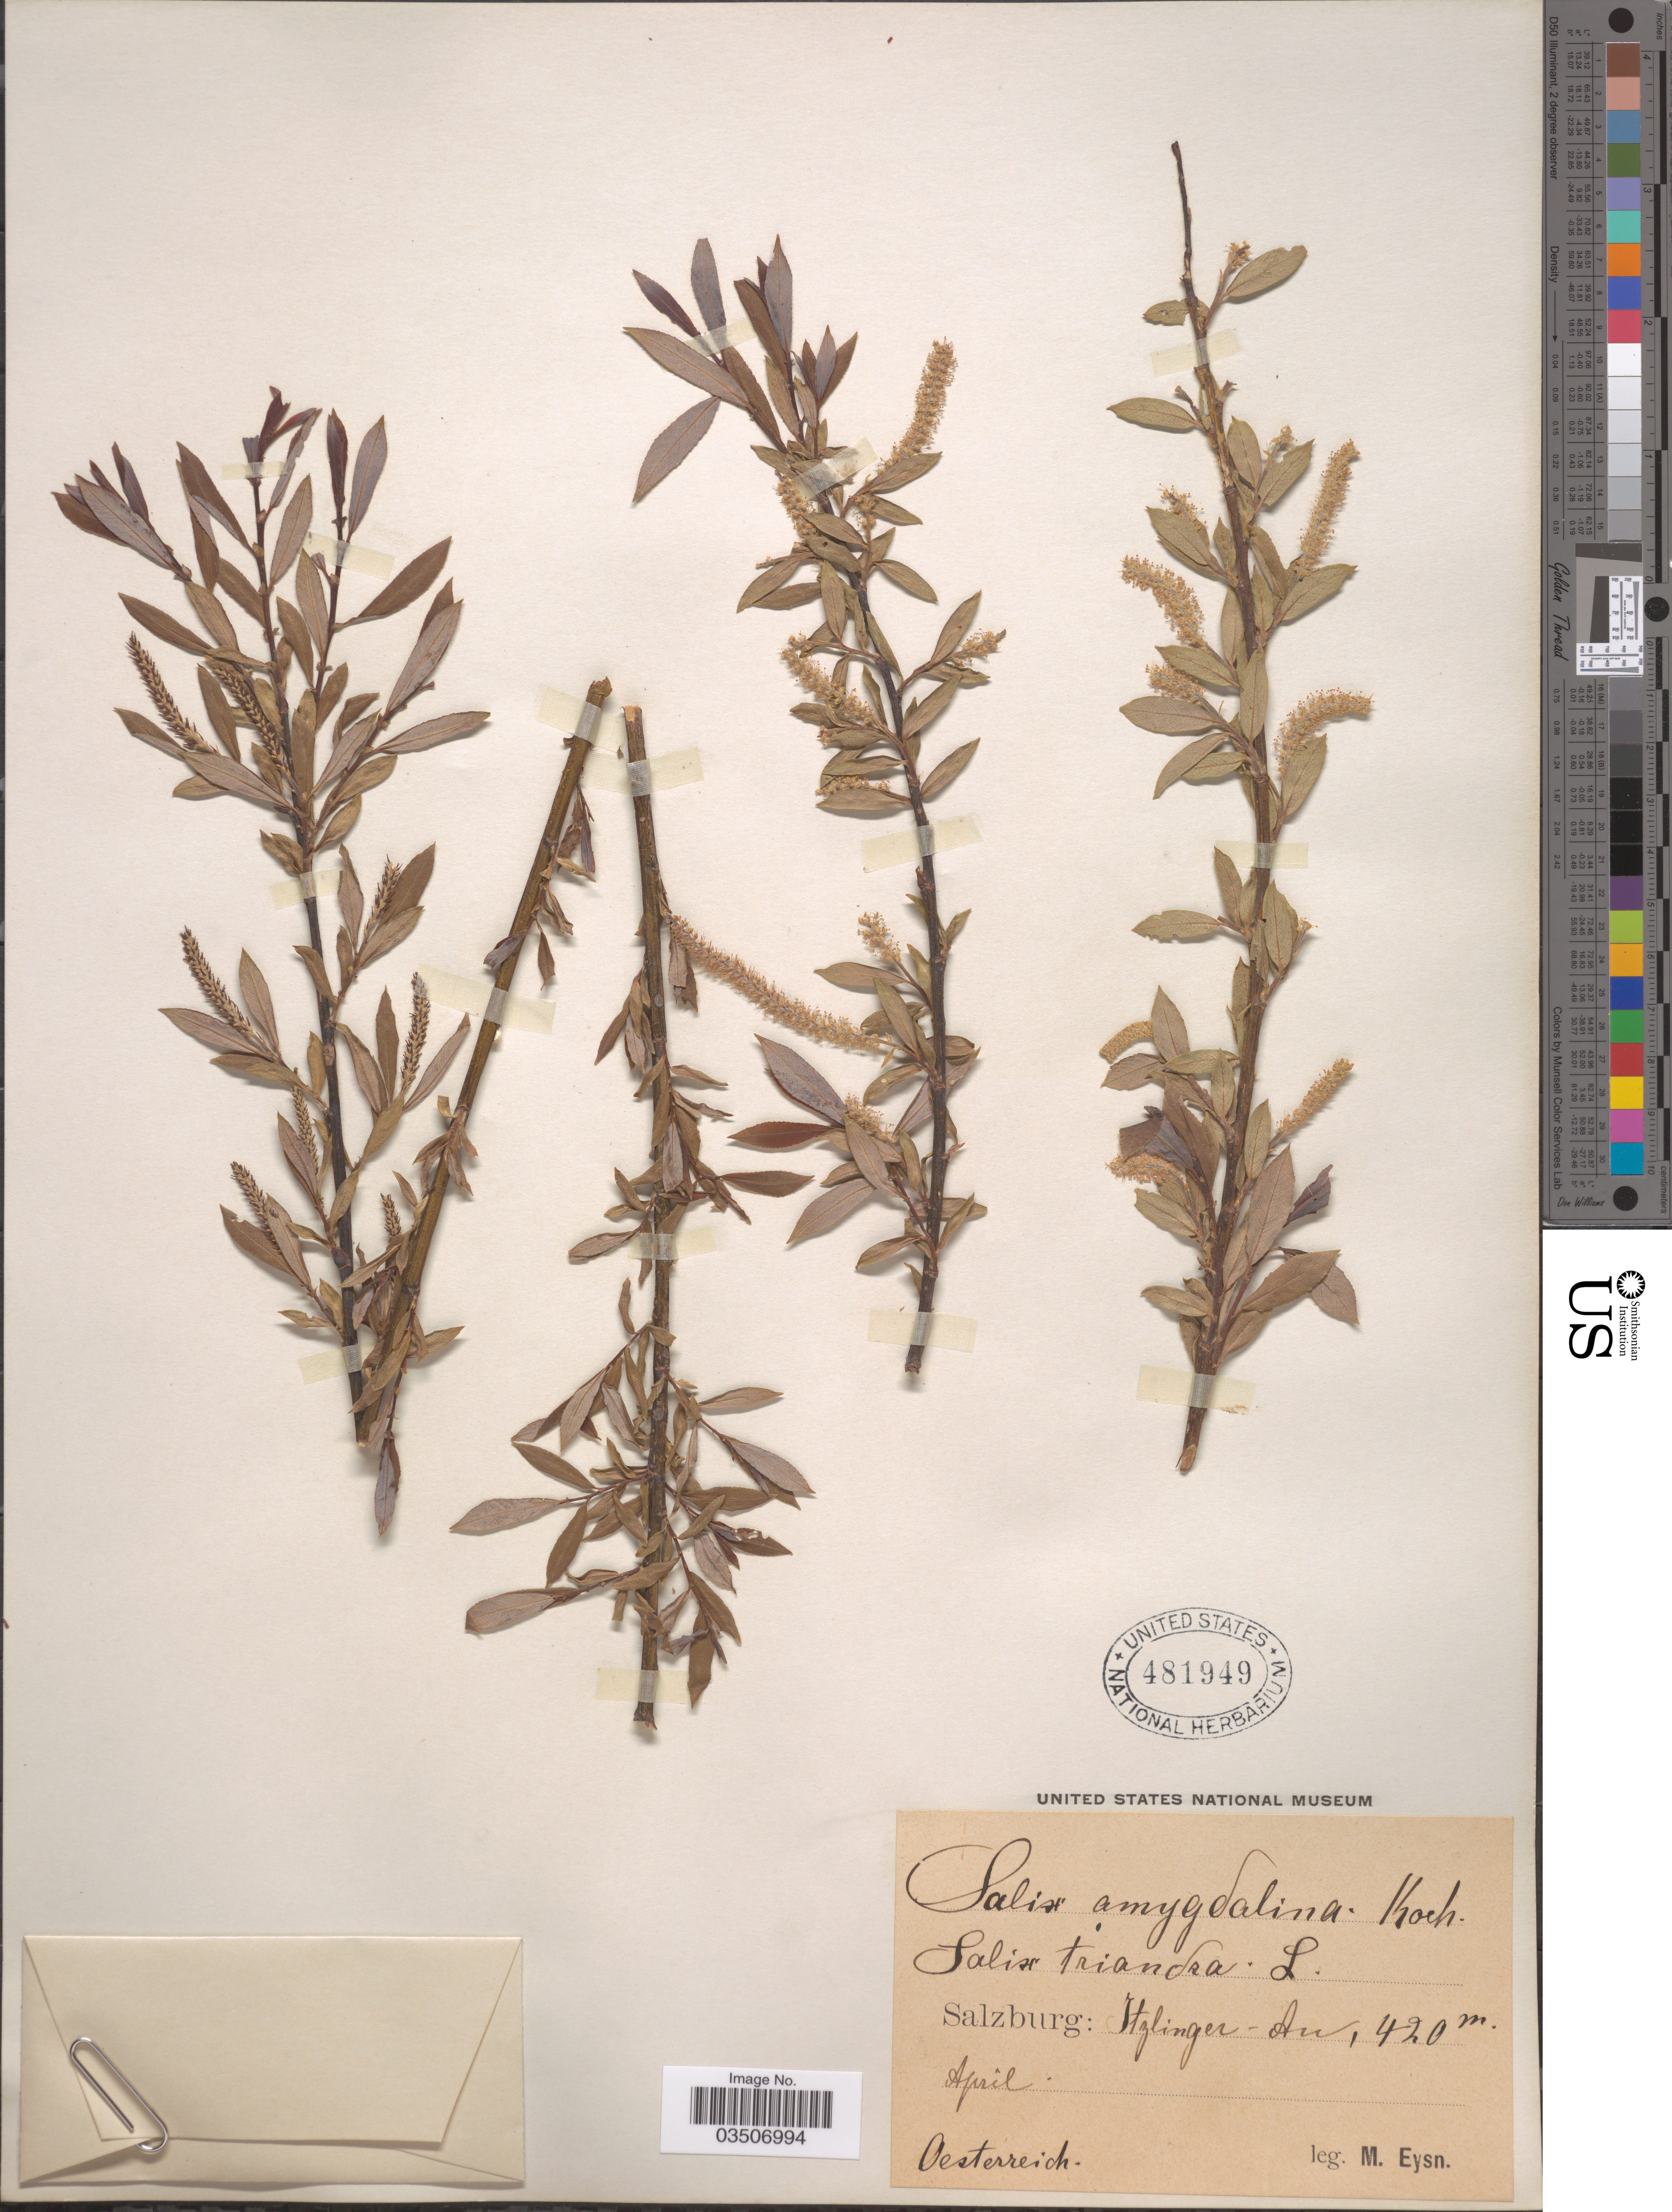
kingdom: Plantae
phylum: Tracheophyta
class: Magnoliopsida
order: Malpighiales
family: Salicaceae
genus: Salix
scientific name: Salix amygdalina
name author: L.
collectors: M. Eysn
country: Austria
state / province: Salzburg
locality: Itzlinger - An. Oesterreich.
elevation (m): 420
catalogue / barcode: US 481949